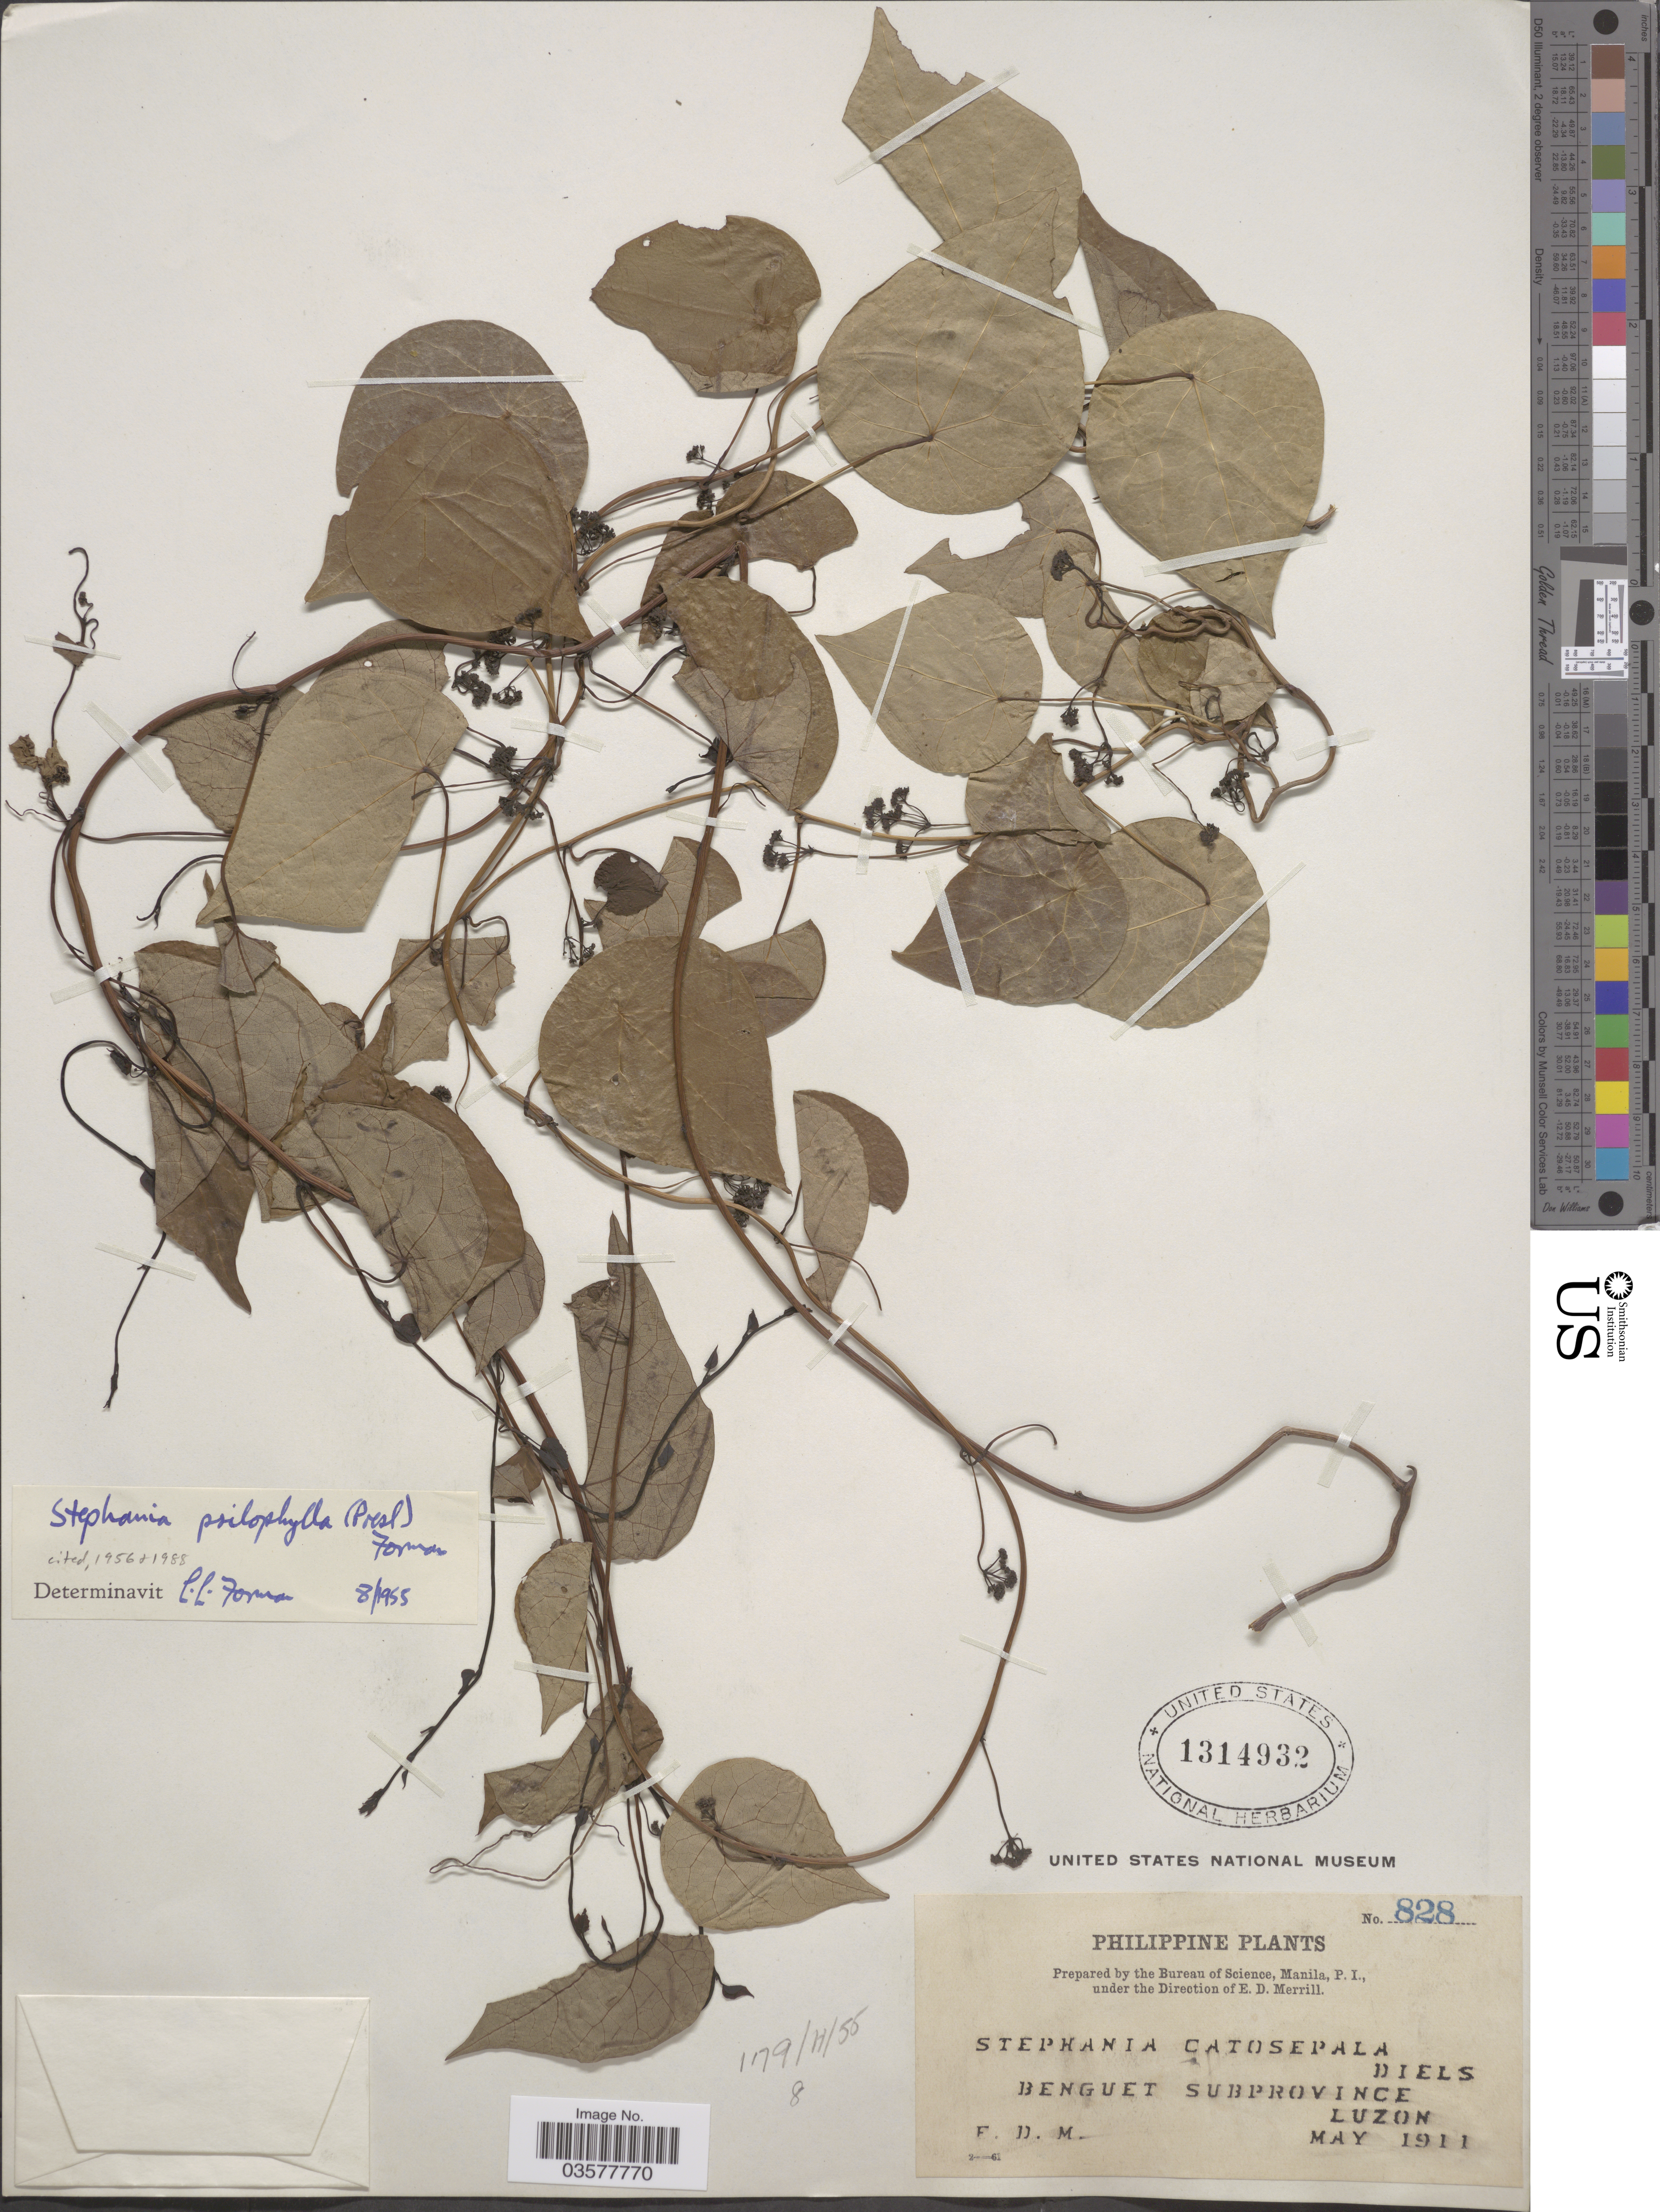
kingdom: Plantae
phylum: Tracheophyta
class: Magnoliopsida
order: Ranunculales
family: Menispermaceae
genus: Stephania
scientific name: Stephania psilophylla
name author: (C. Presl) Forman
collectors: E. D. Merrill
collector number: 828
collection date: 1911-05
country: Philippines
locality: Benguet Subprovince Luzon.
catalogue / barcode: US 1314932